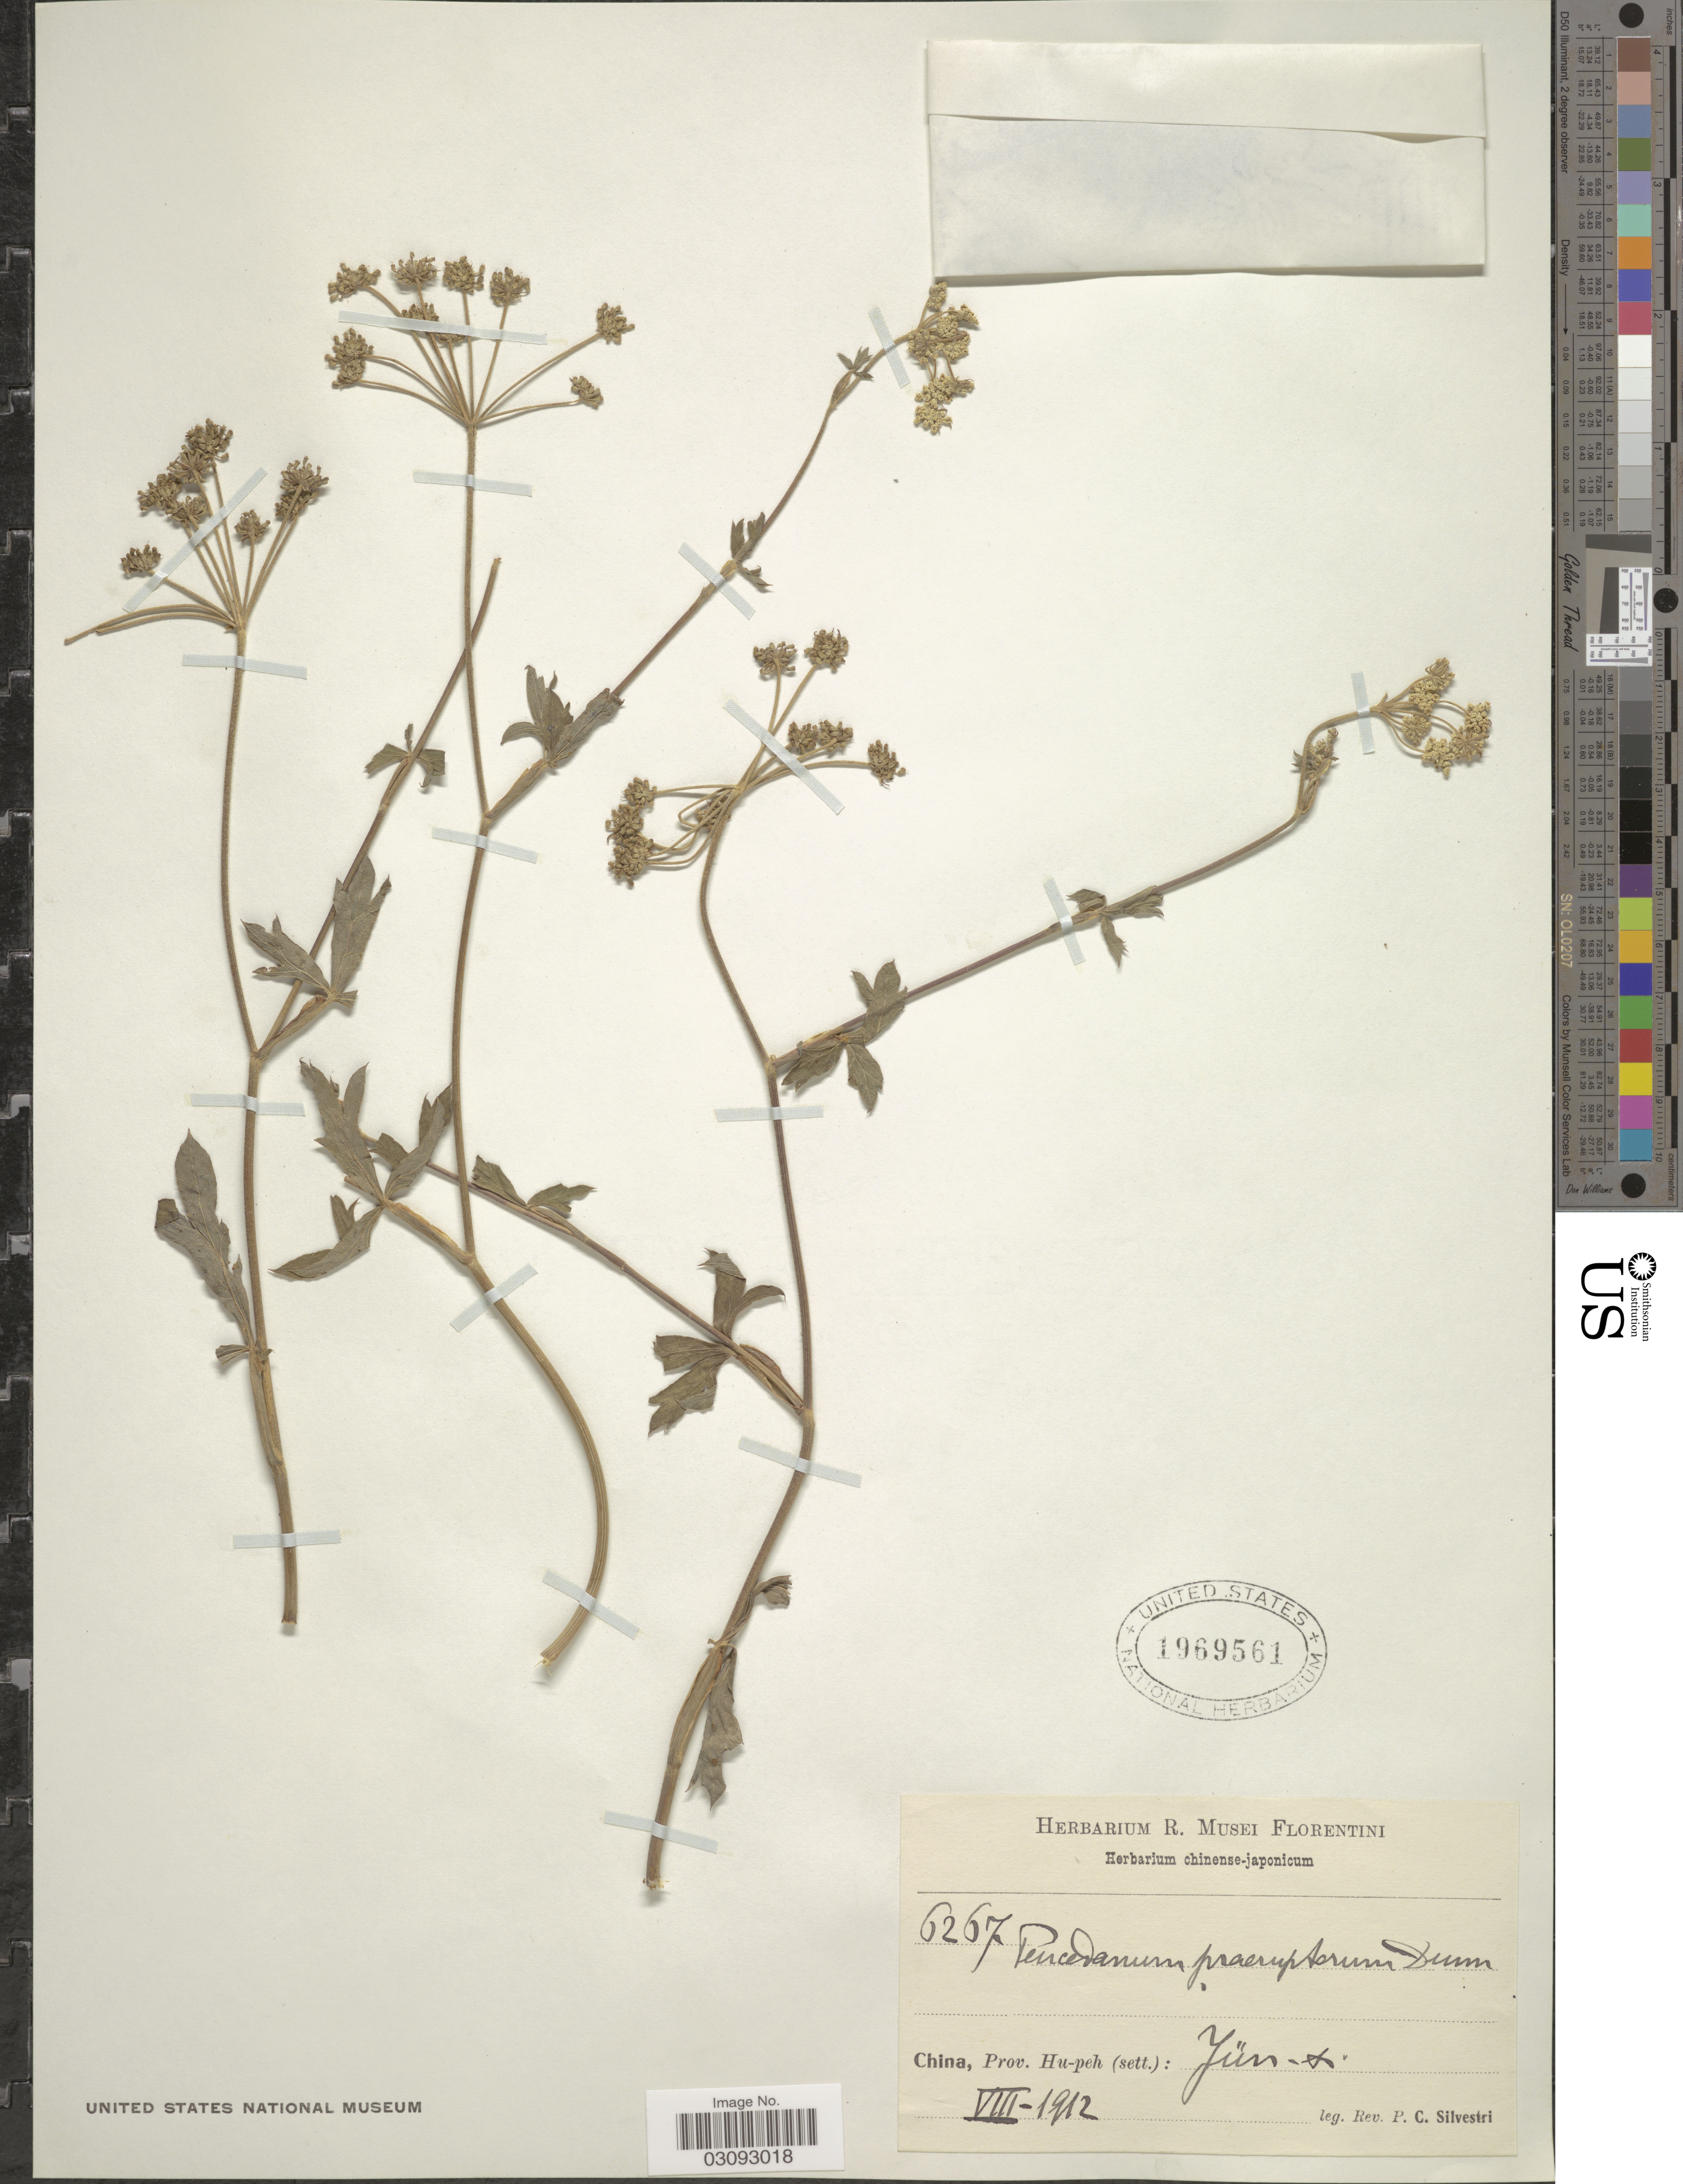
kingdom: Plantae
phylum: Tracheophyta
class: Magnoliopsida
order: Apiales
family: Apiaceae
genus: Peucedanum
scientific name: Peucedanum praeruptorum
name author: Dunn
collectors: P. Silvestri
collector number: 6267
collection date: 1912-08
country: China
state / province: Hubei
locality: Prov. Hu-peh (sett.): Jün-t.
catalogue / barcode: US 1969561